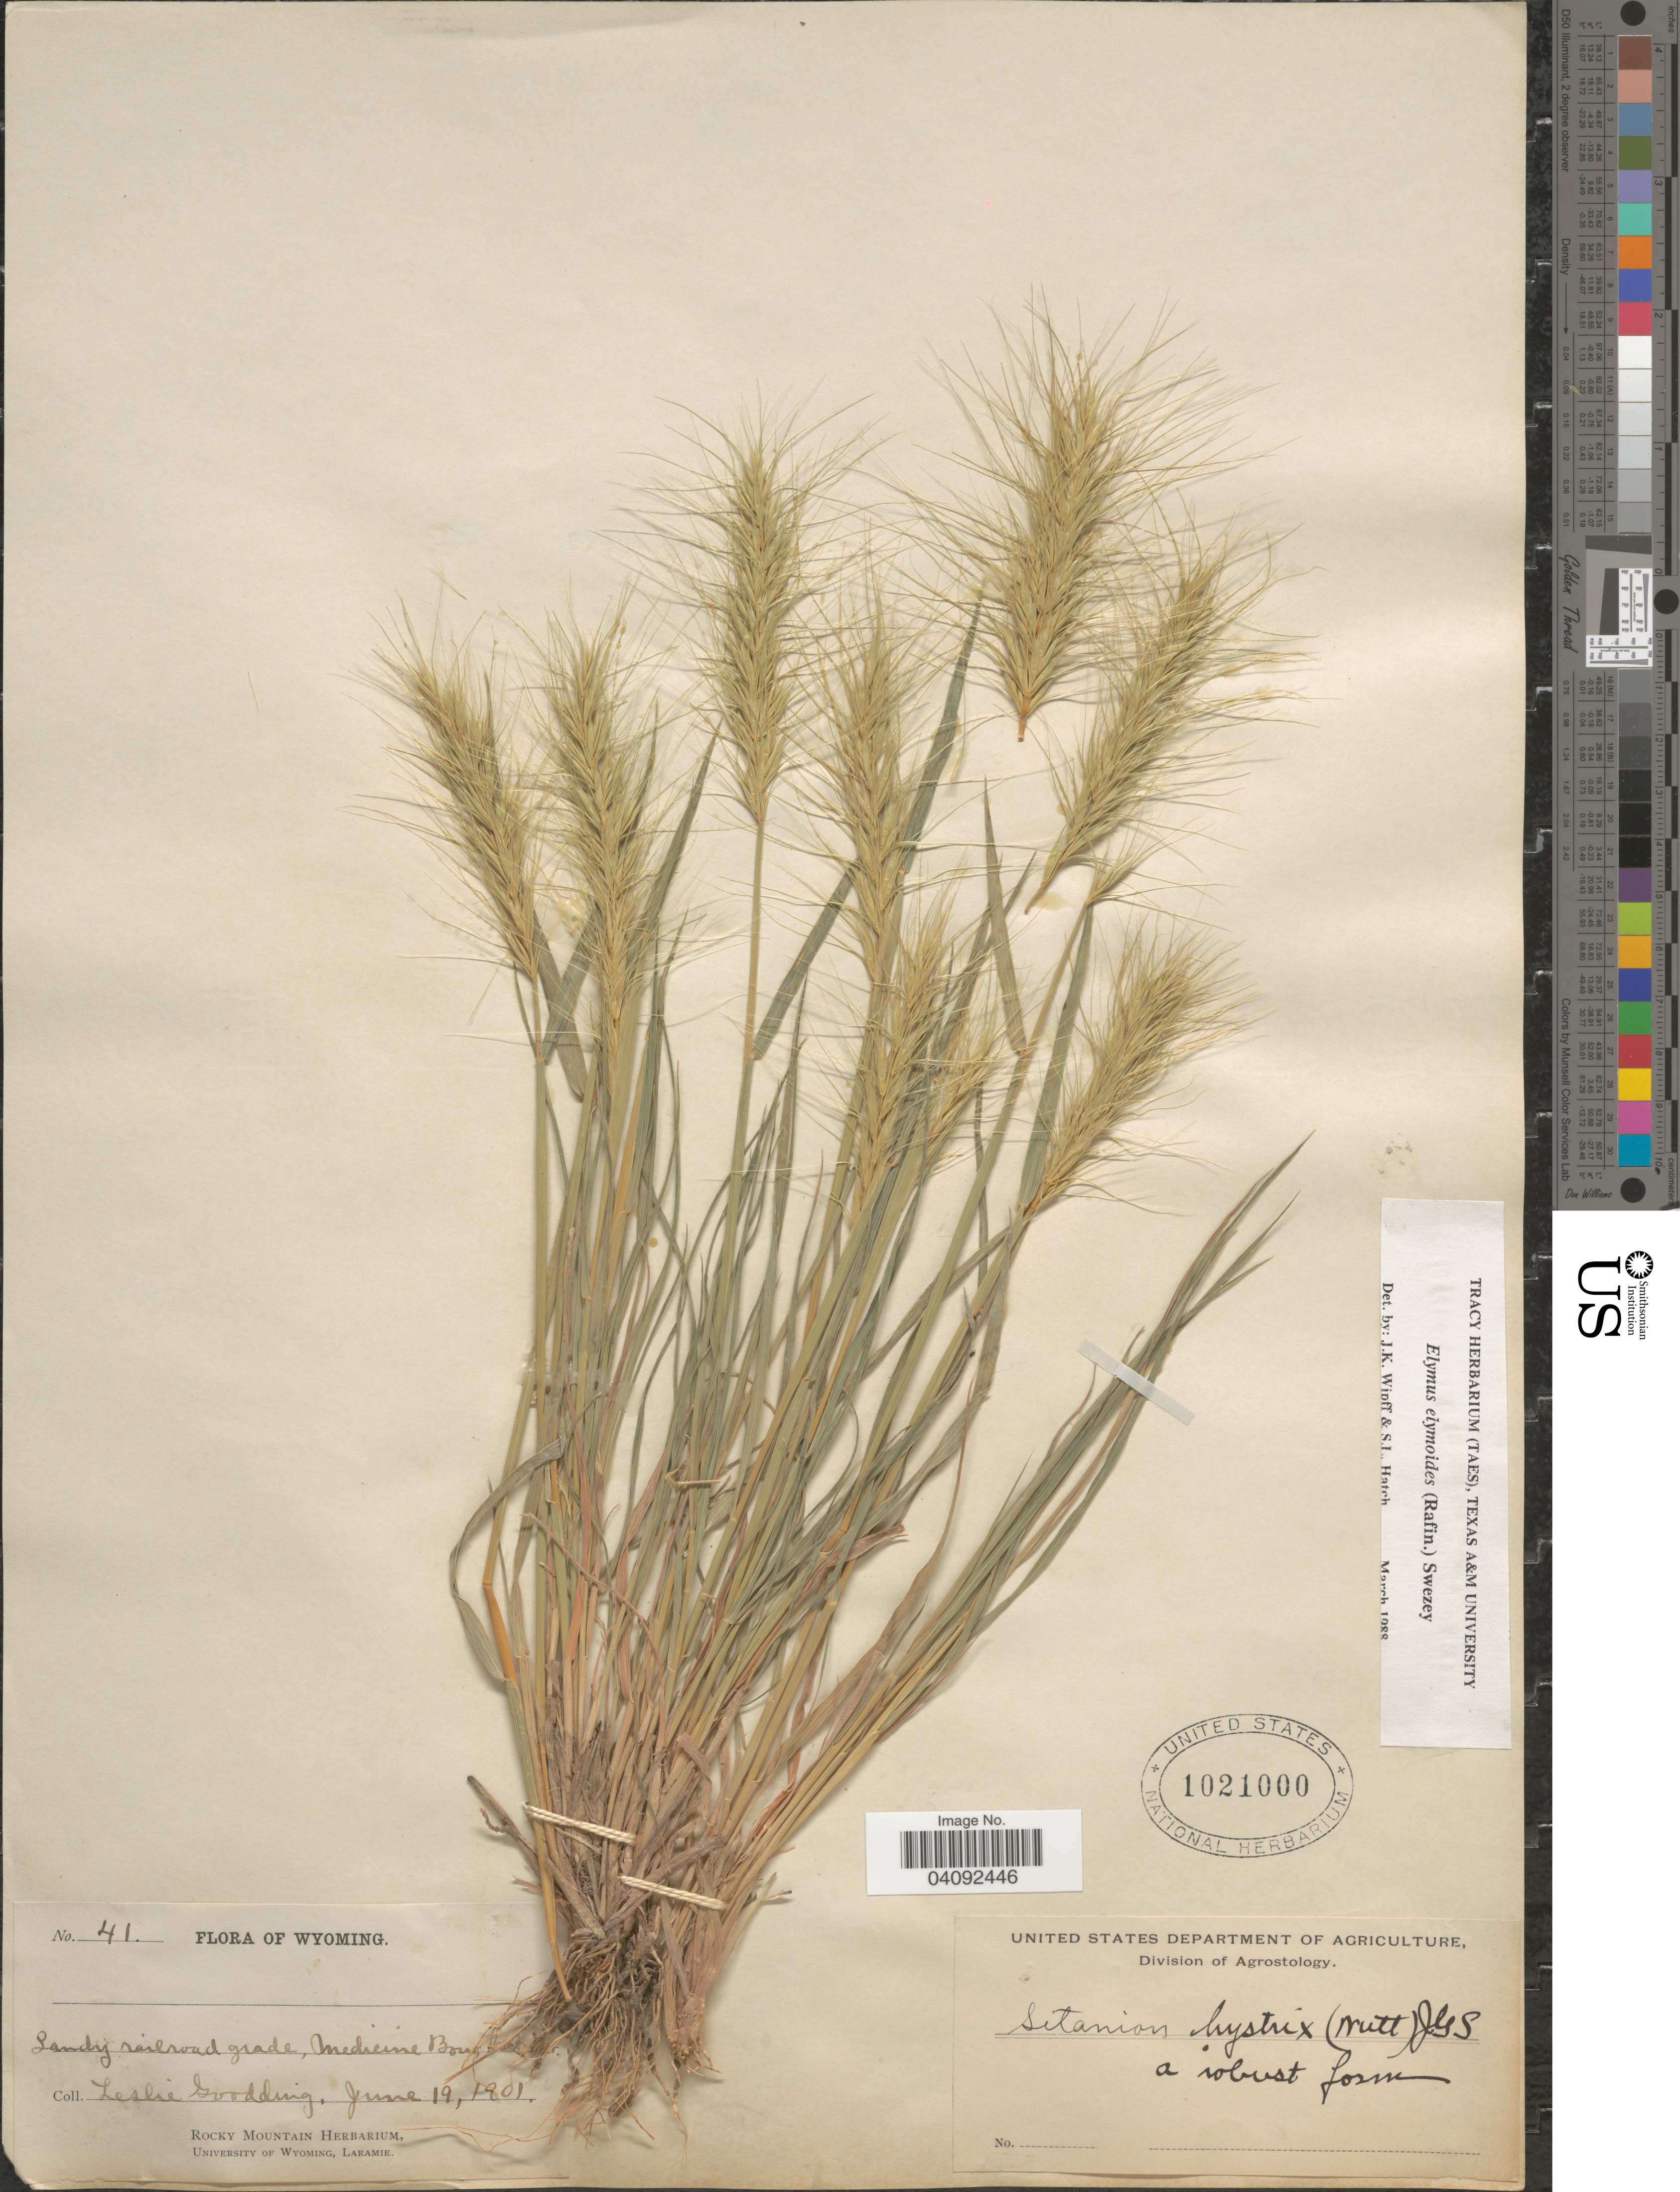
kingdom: Plantae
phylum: Tracheophyta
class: Liliopsida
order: Poales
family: Poaceae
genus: Elymus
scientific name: Elymus elymoides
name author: (Raf.) Swezey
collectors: L. N. Goodding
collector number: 41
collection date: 1901-06-19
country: United States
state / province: Wyoming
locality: Medicine Bow [illegible text].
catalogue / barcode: US 1021000